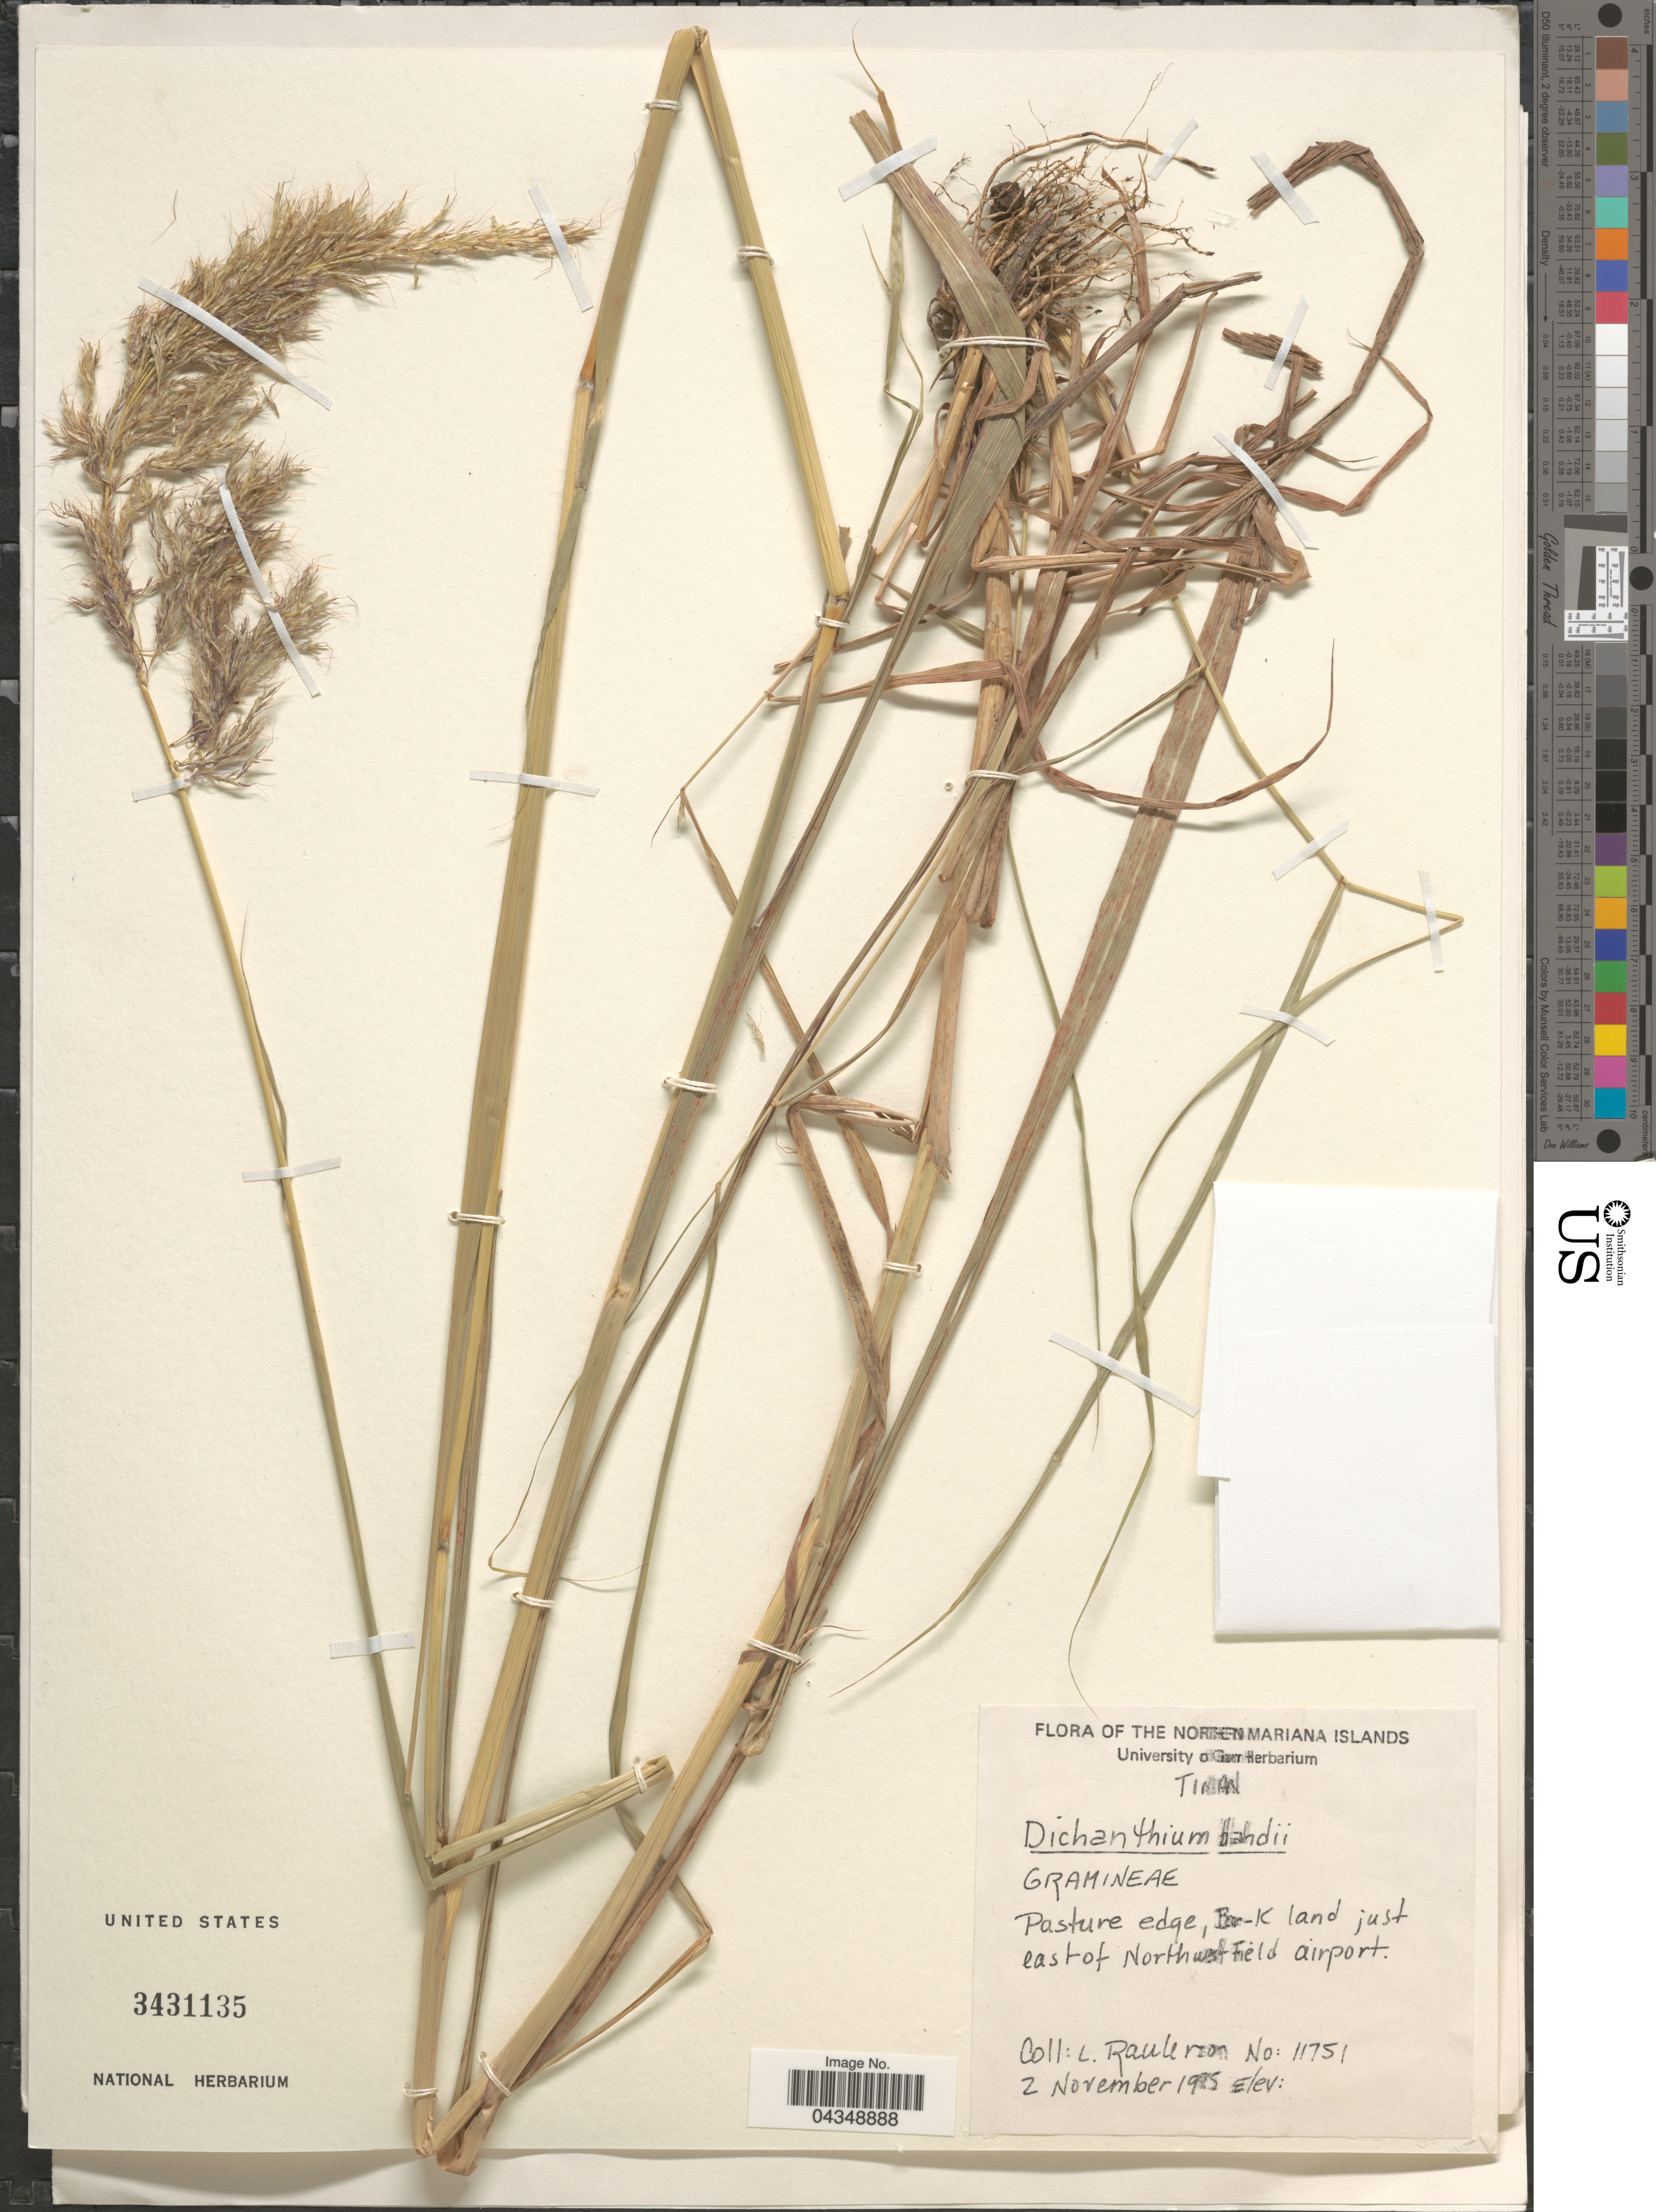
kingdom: Plantae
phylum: Tracheophyta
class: Liliopsida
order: Poales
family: Poaceae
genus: Bothriochloa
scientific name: Bothriochloa bladhii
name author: (Retz.) S.T. Blake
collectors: L. Raulerson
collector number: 11751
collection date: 1985-11-02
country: Northern Mariana Islands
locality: Tinian. Pasture edge, Bo-K [interpreted] land just east of Northwest Field airport.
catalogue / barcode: US 3431135